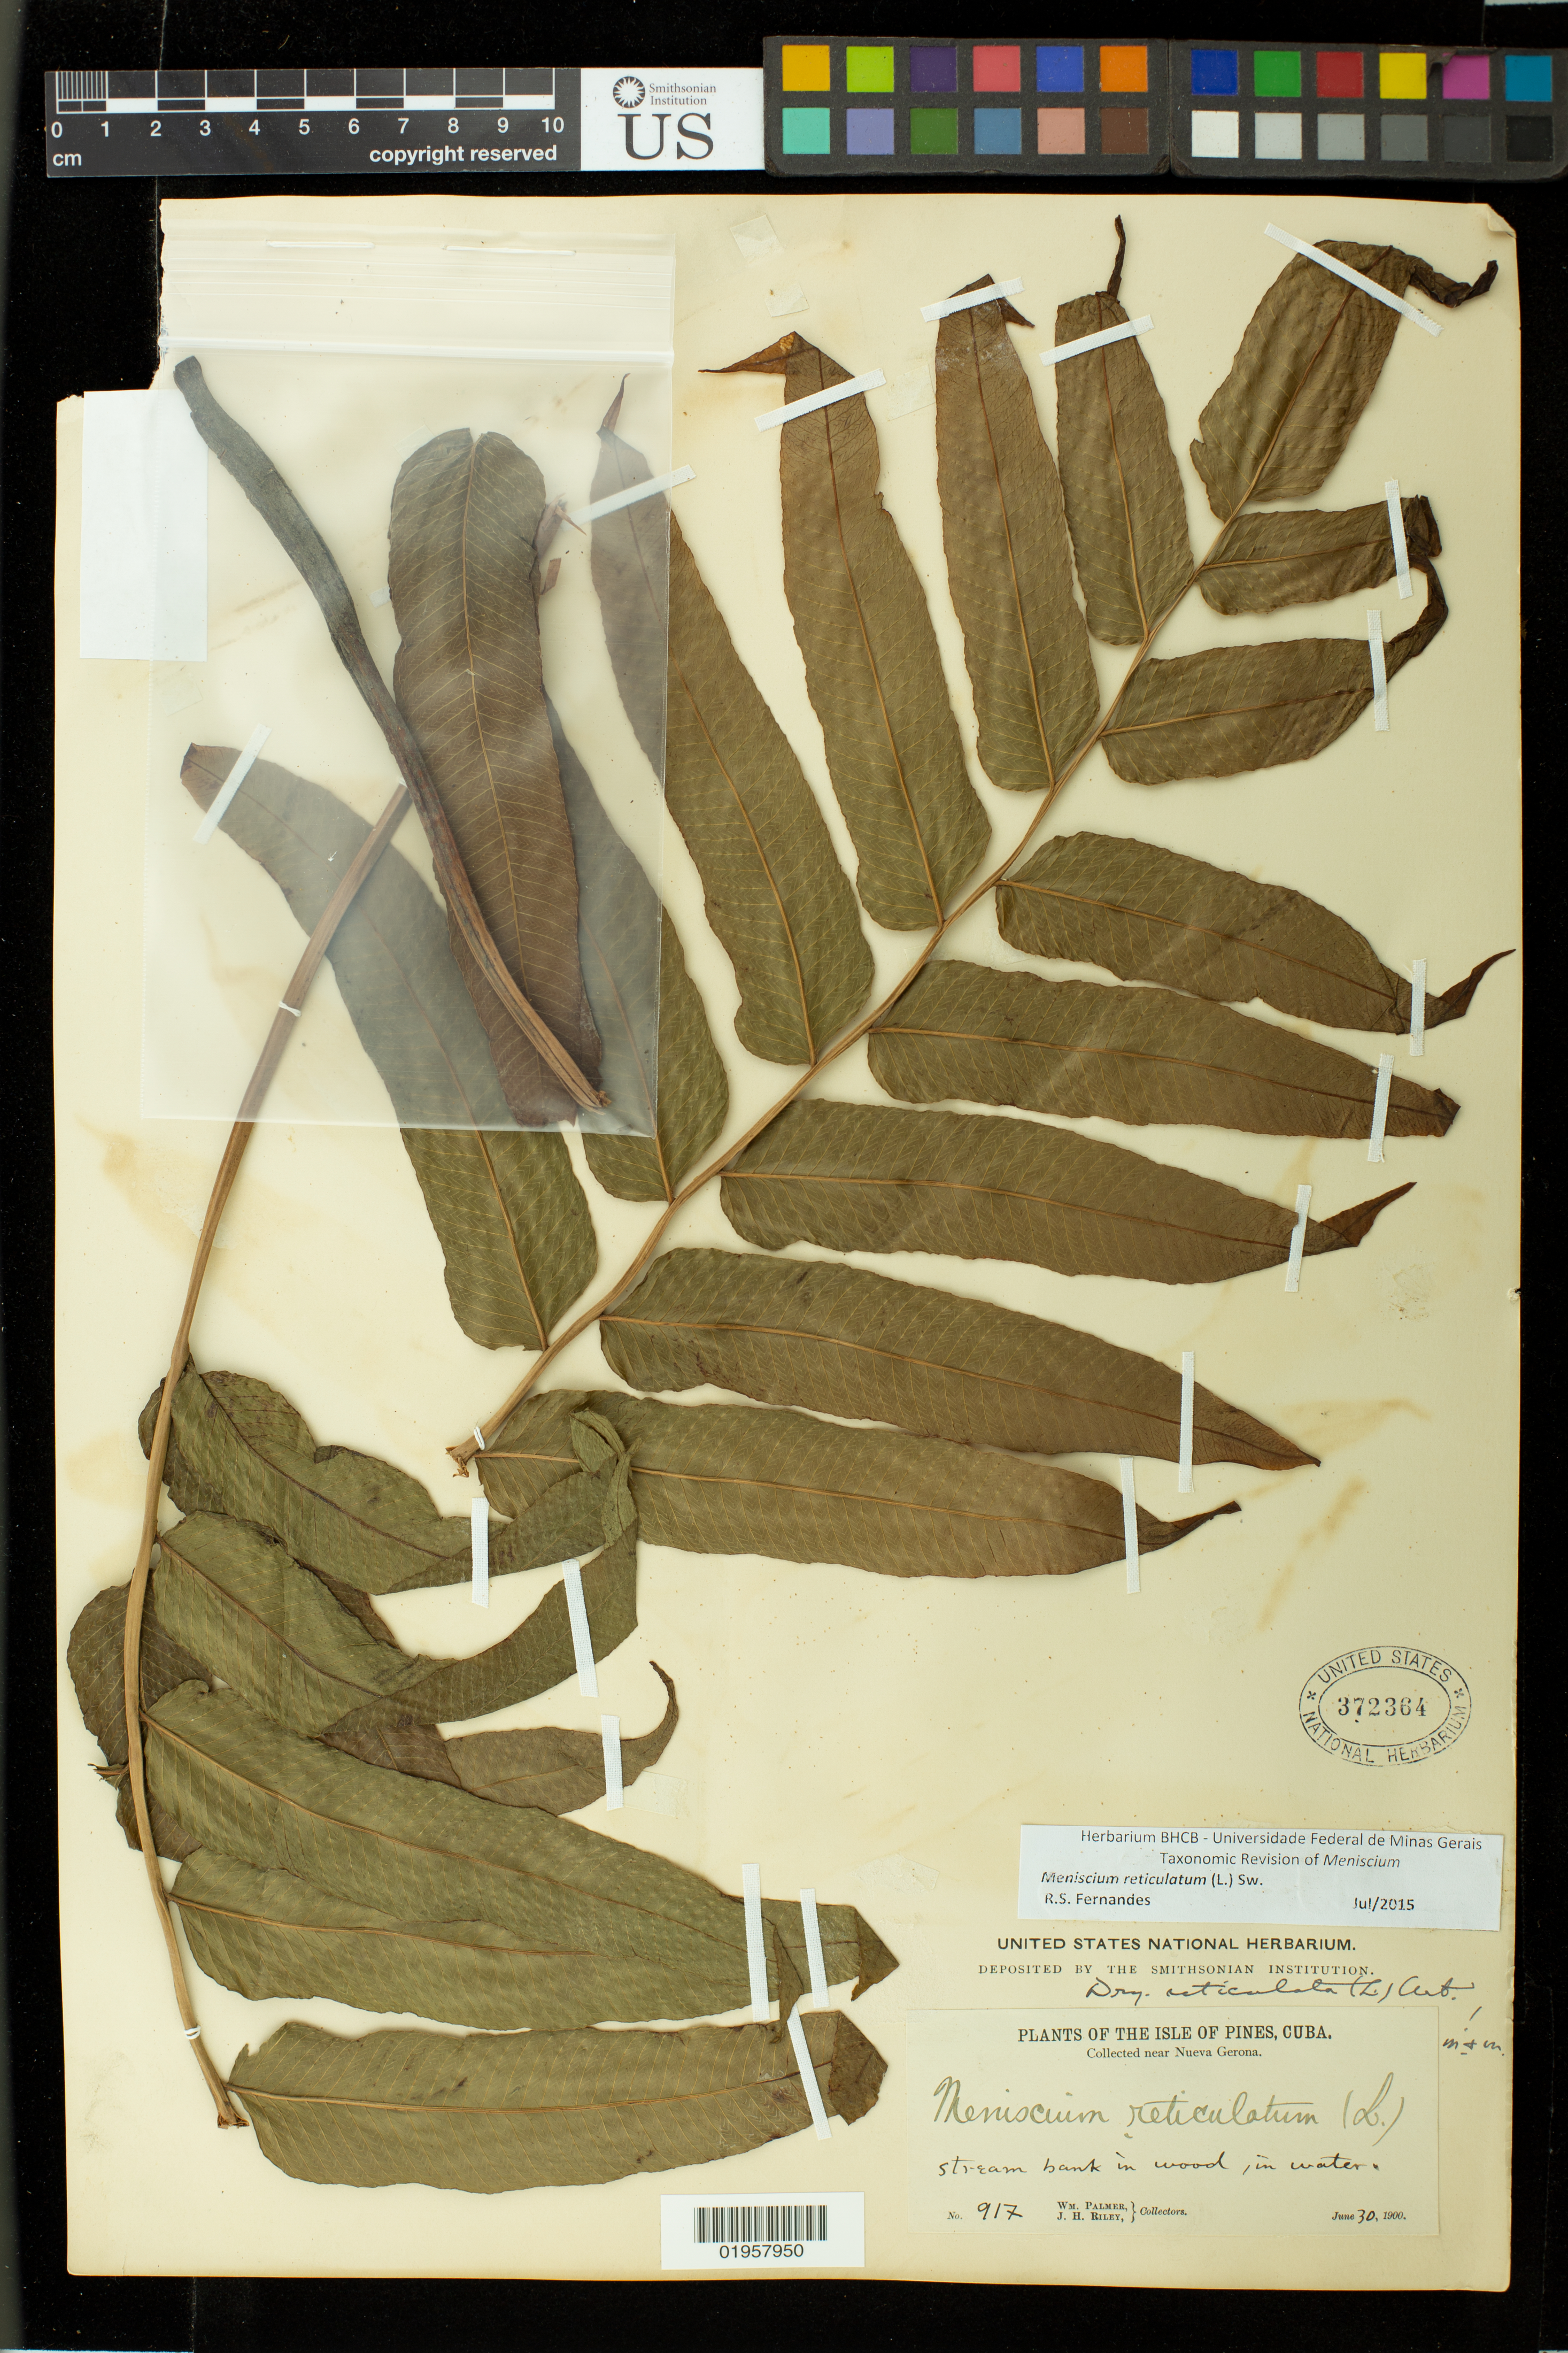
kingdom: Plantae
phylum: Tracheophyta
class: Polypodiopsida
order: Polypodiales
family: Thelypteridaceae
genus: Meniscium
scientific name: Meniscium reticulatum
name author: (L.) Sw.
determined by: Fernandes, R. S.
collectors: W. Palmer & J. H. Riley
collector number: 917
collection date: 1900-06-30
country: Cuba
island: Isla de La Juventud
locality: Nueva Gerona, near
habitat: Stream bank in wood, in water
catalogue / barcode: US 372364